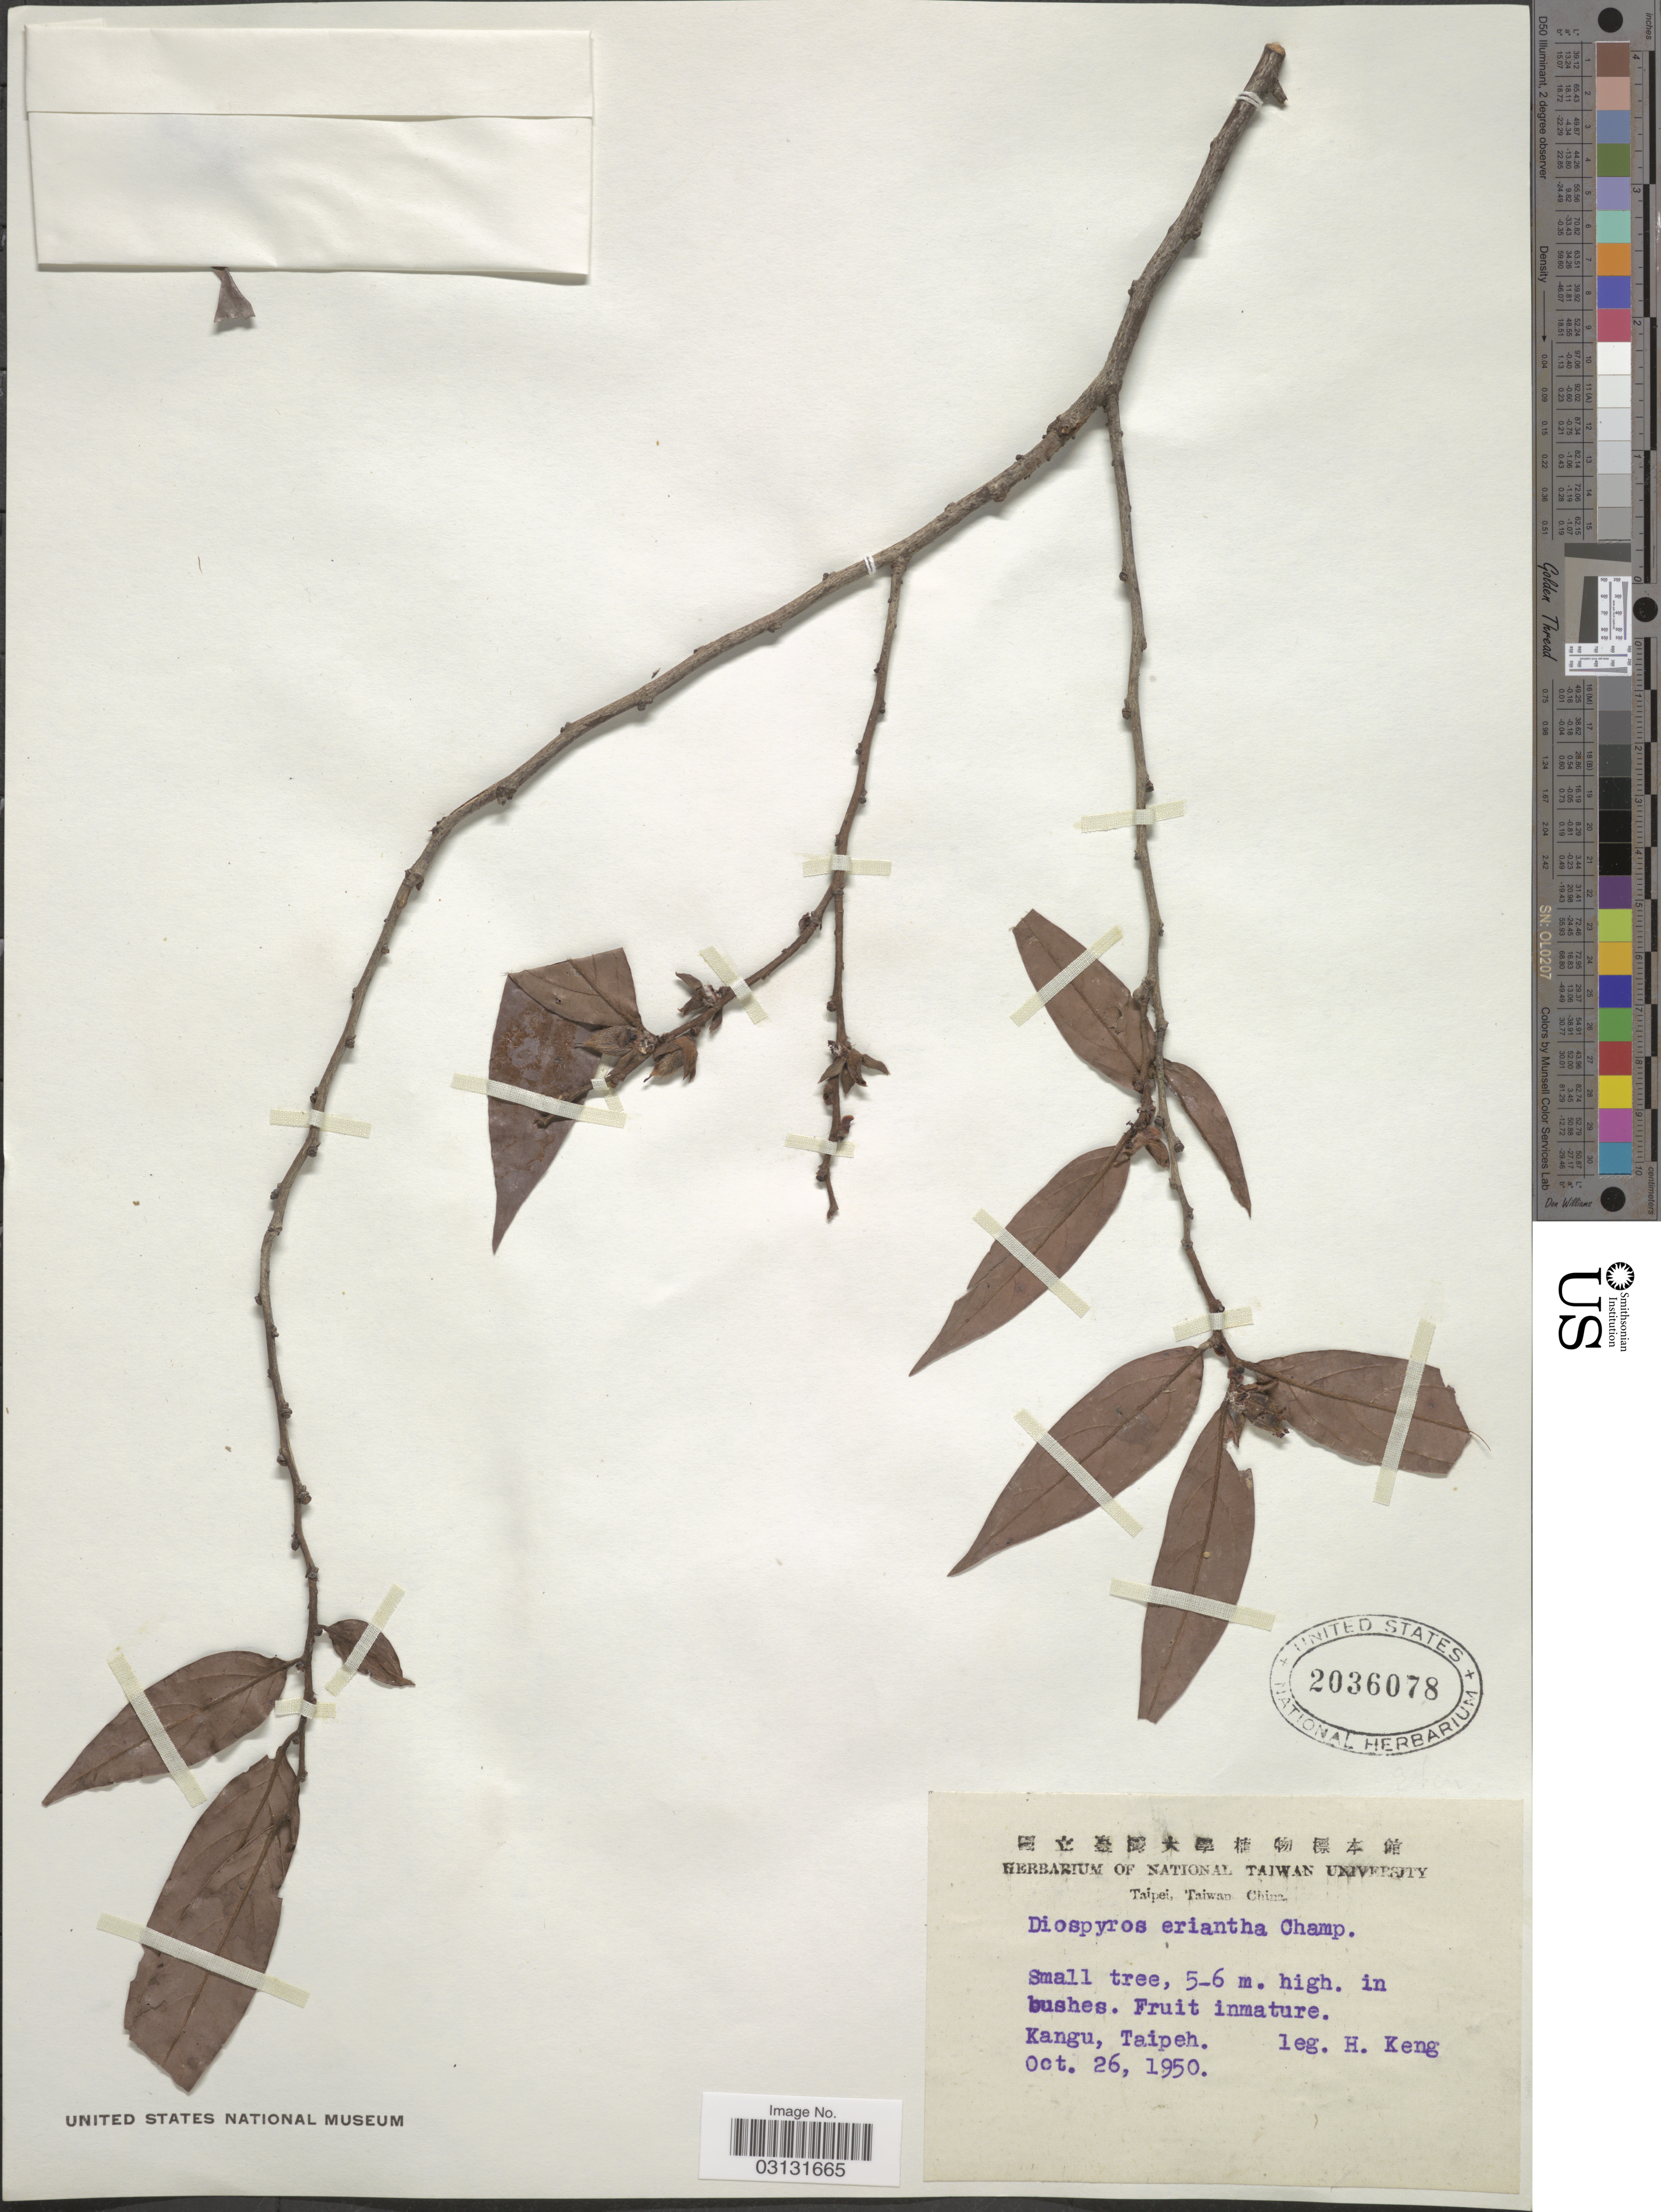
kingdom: Plantae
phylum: Tracheophyta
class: Magnoliopsida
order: Ericales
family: Ebenaceae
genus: Diospyros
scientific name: Diospyros eriantha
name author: Champ. ex Benth.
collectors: H. Keng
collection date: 1950-10-26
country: Taiwan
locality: Kangu, Taipeh.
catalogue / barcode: US 2036078